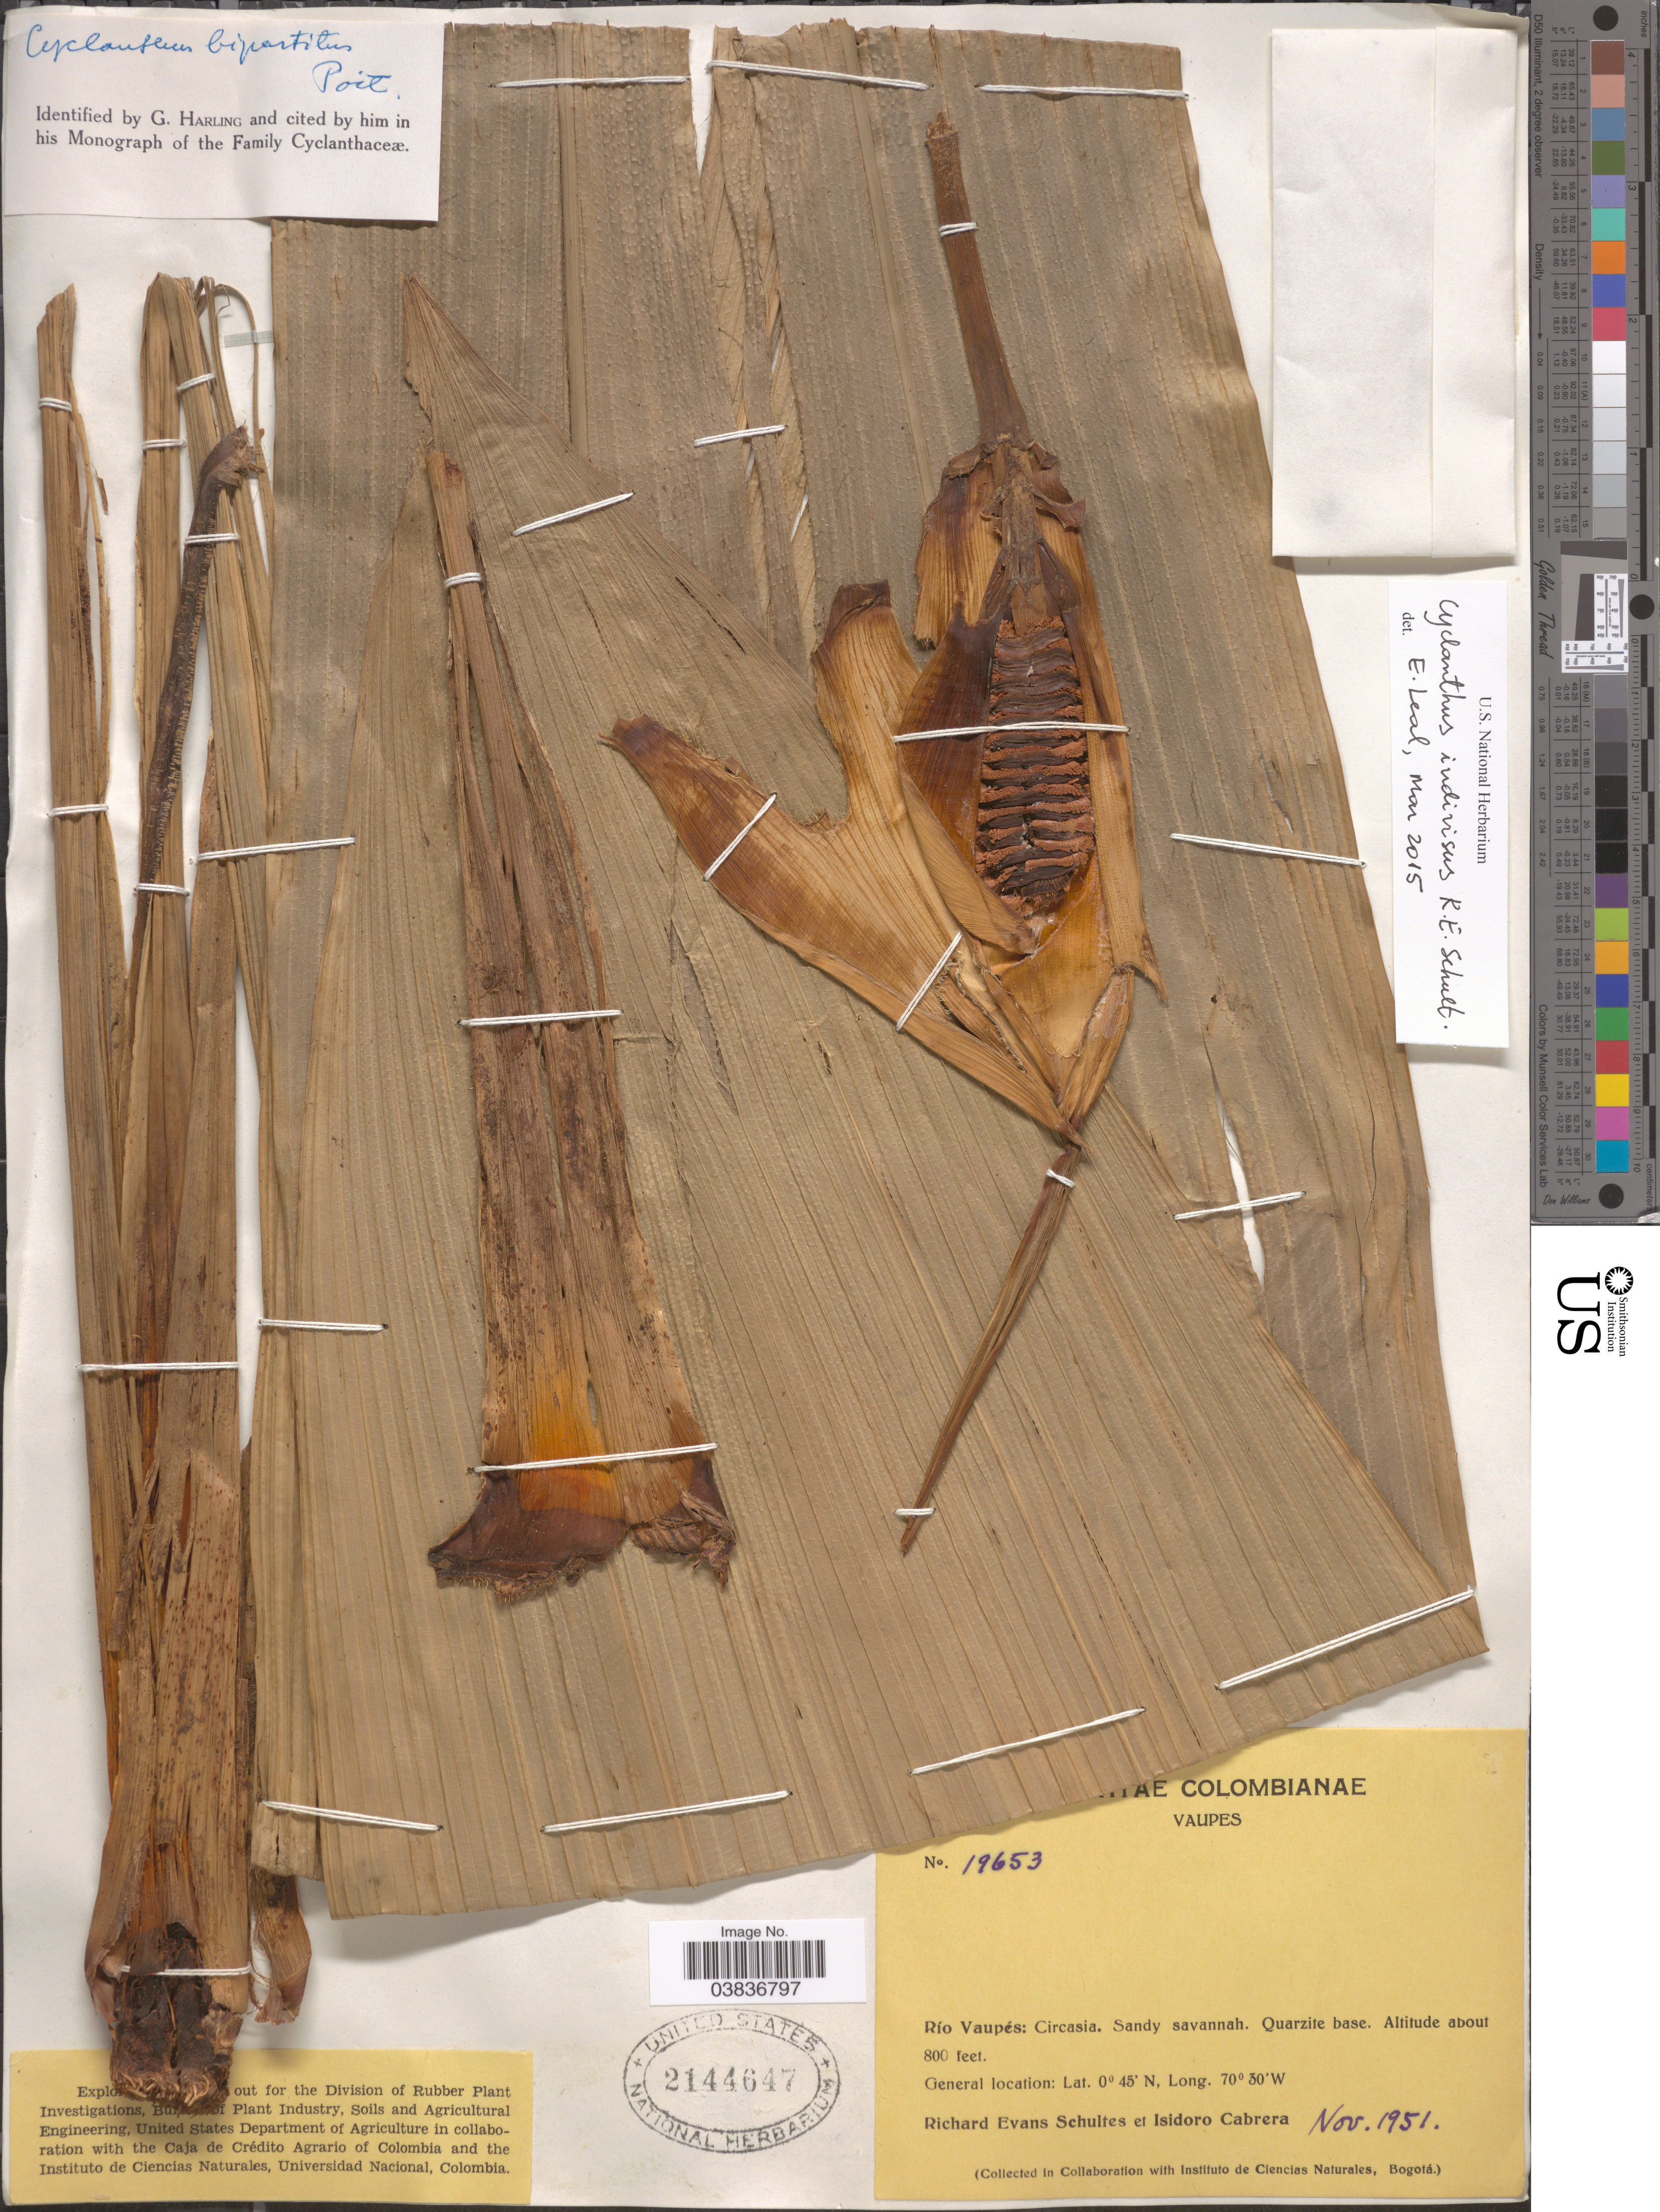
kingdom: Plantae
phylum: Tracheophyta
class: Liliopsida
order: Pandanales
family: Cyclanthaceae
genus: Cyclanthus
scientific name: Cyclanthus indivisus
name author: R.E. Schult.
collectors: R. E. Schultes & I. Cabrera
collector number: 19653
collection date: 1951-11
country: Colombia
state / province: Vaupés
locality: Río Vaupés: Circasia. Quarzite base.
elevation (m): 244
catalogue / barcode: US 2144647